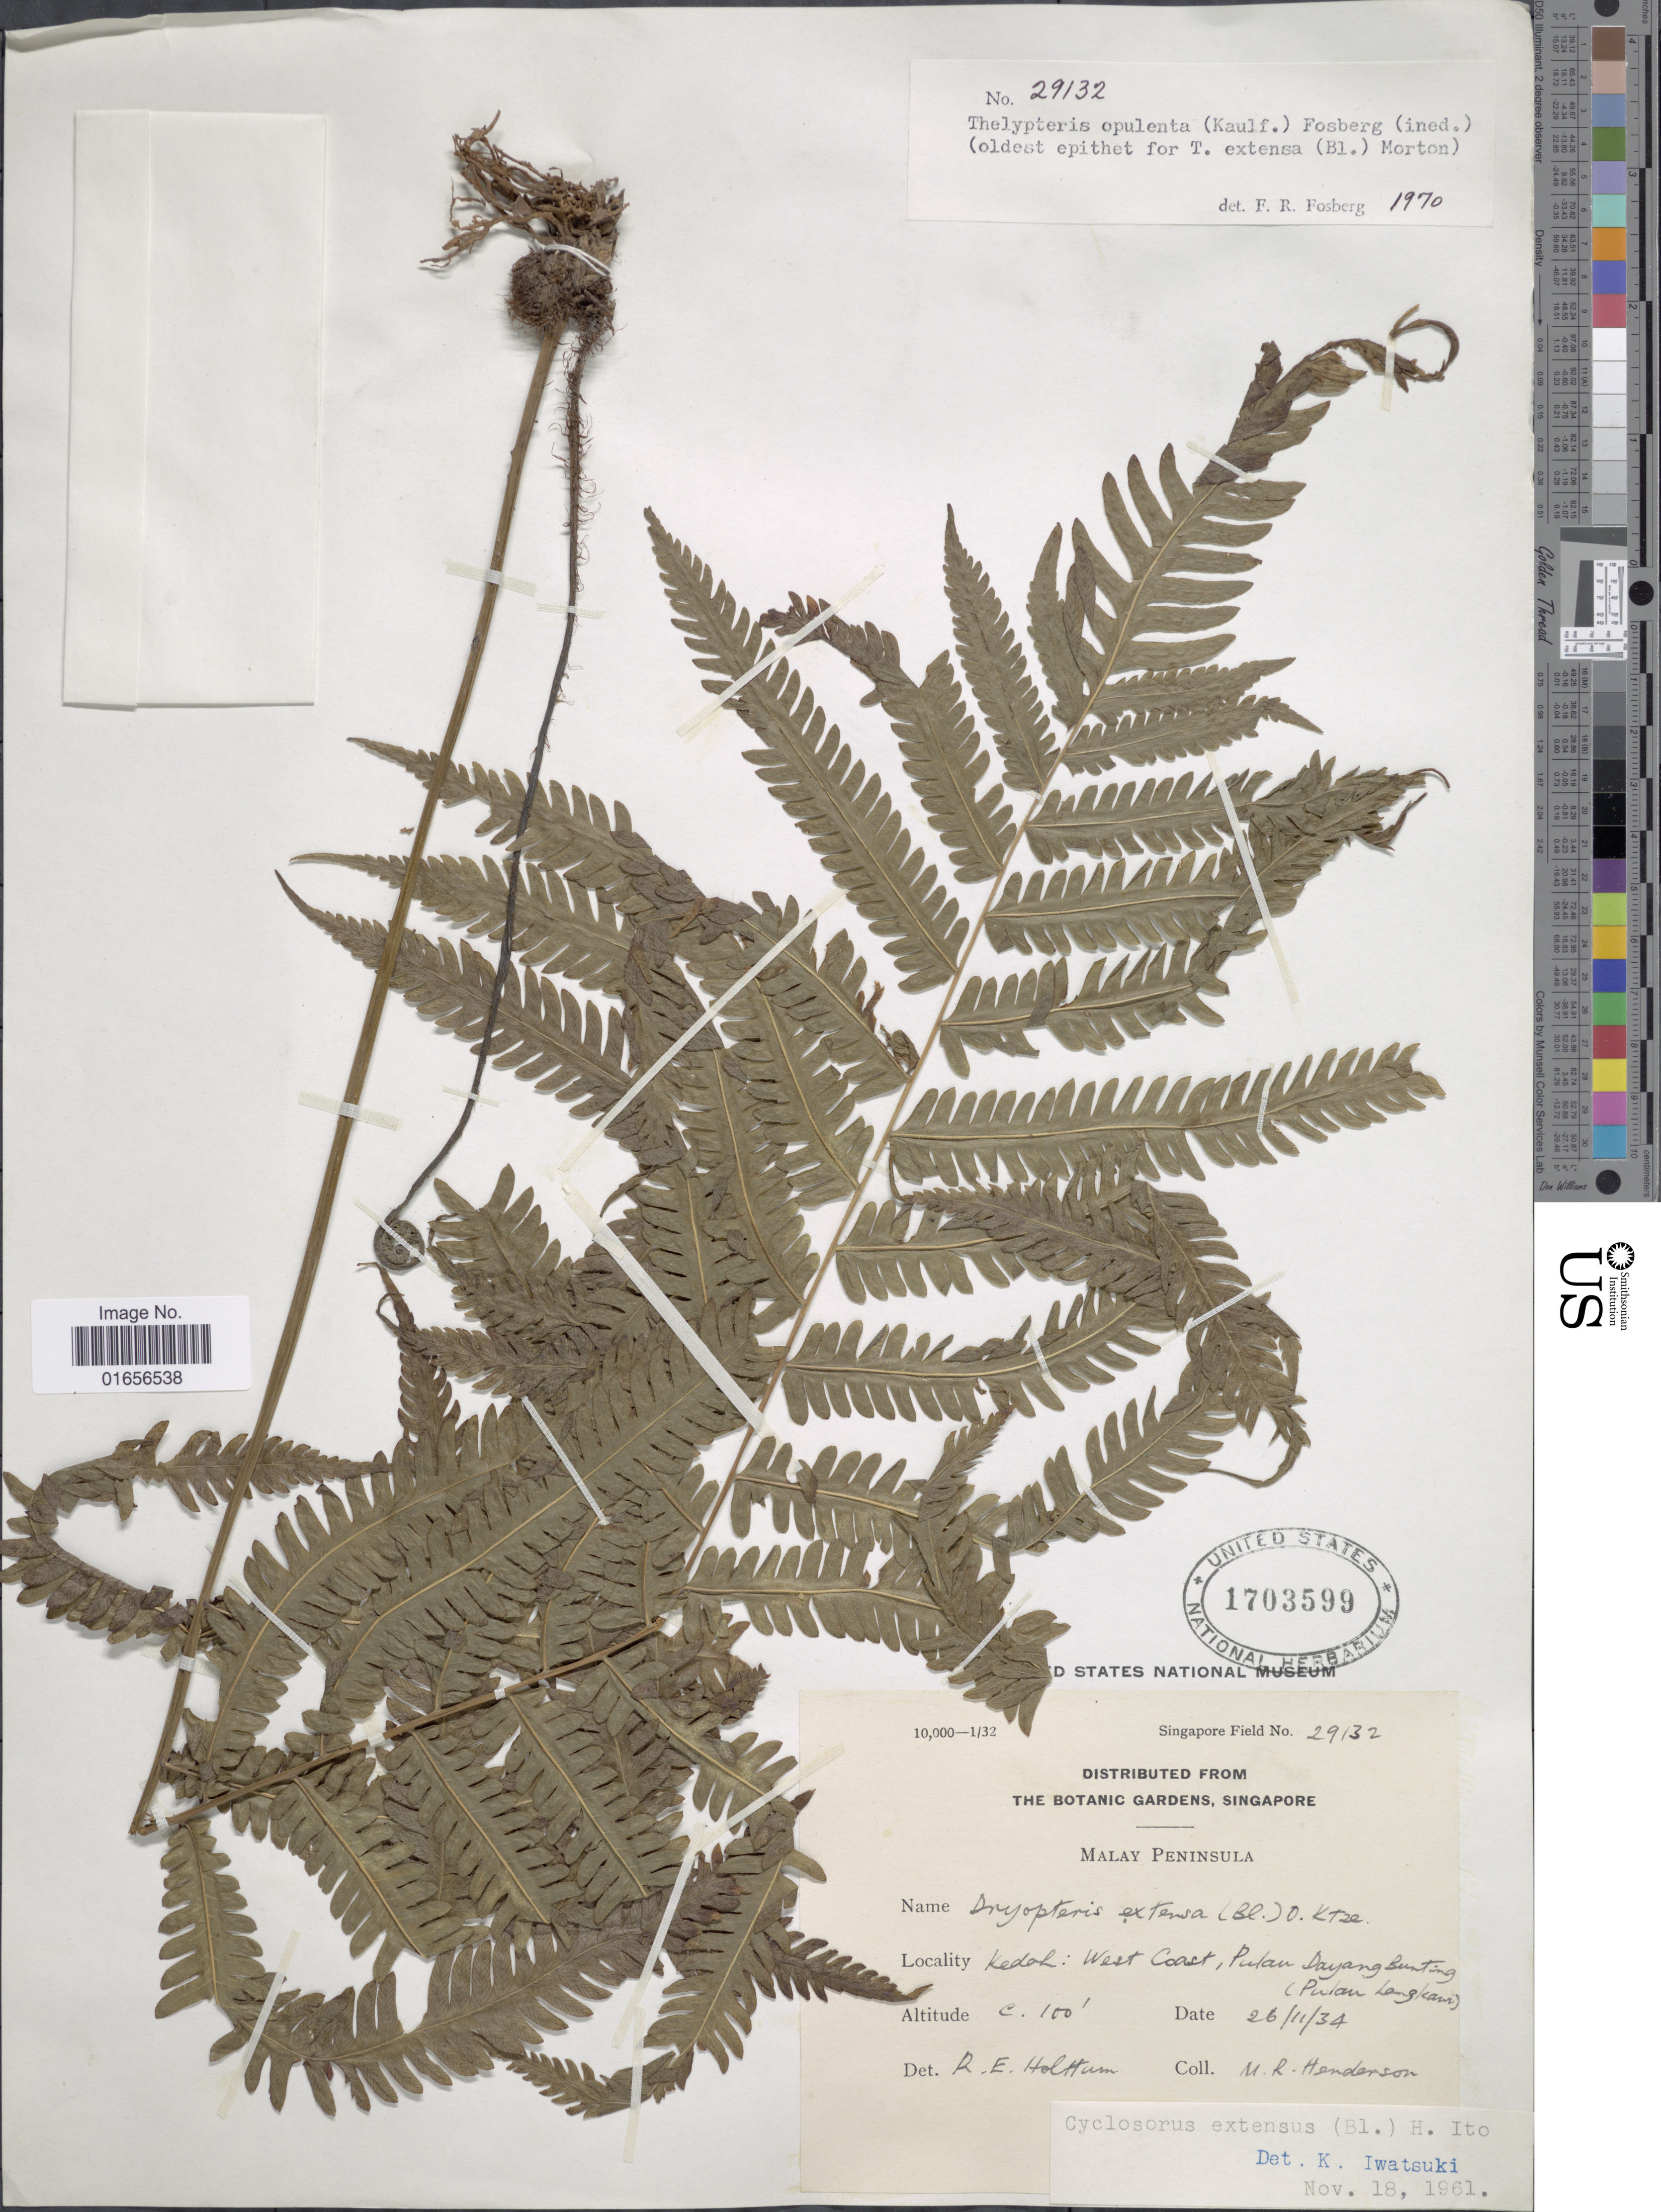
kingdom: Plantae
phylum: Tracheophyta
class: Polypodiopsida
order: Polypodiales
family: Thelypteridaceae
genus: Amphineuron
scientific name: Amphineuron opulentum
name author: (Kaulf.) Holttum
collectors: M. Henderson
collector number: Singapore Field 29132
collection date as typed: Transcribed d/m/y: 26/11/34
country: Malaysia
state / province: Kedah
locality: Malay Peninsula, Kedoh: West Coast, Pulan Dayang Bunting (Pulan Kangkawi) [interpreted]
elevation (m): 30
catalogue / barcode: US 1703599